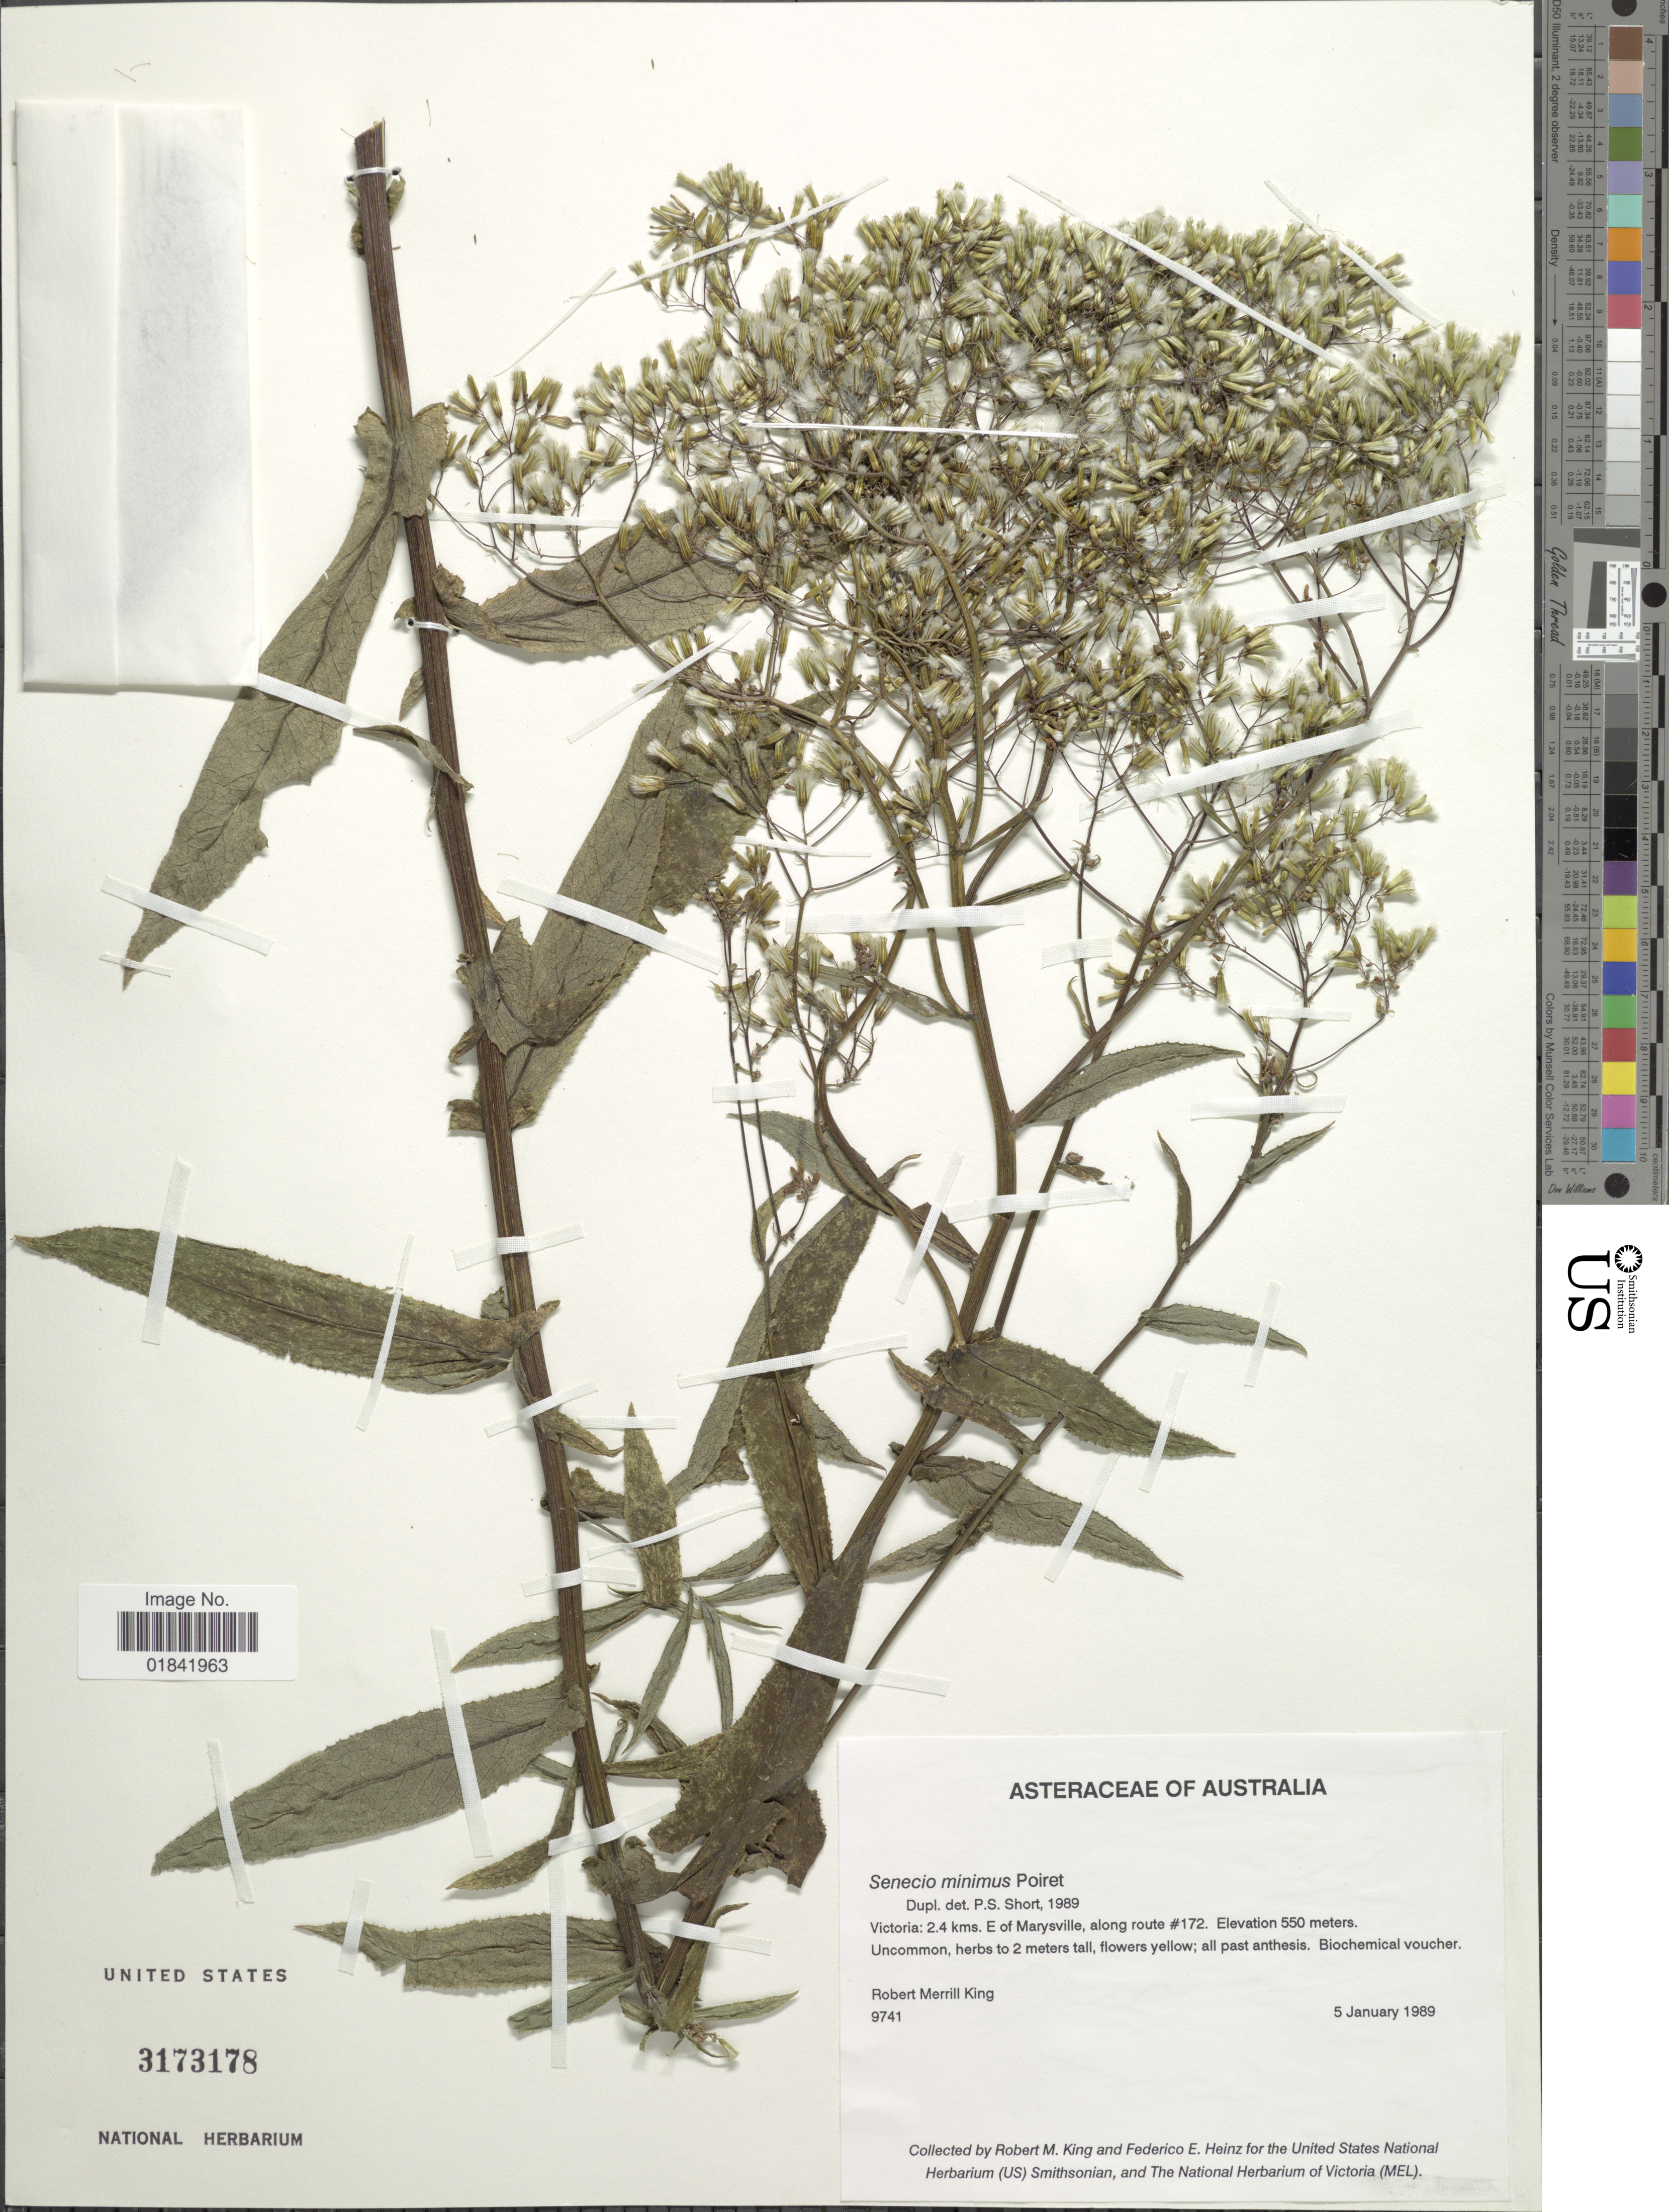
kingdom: Plantae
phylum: Tracheophyta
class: Magnoliopsida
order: Asterales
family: Asteraceae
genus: Senecio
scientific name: Senecio minimus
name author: Poir.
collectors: R. M. King & F. Heinz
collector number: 9741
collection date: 1989-01-05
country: Australia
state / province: Victoria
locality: Victoria, 2.4 kms., E of Marysville, along route #172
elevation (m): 550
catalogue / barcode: US 3173178